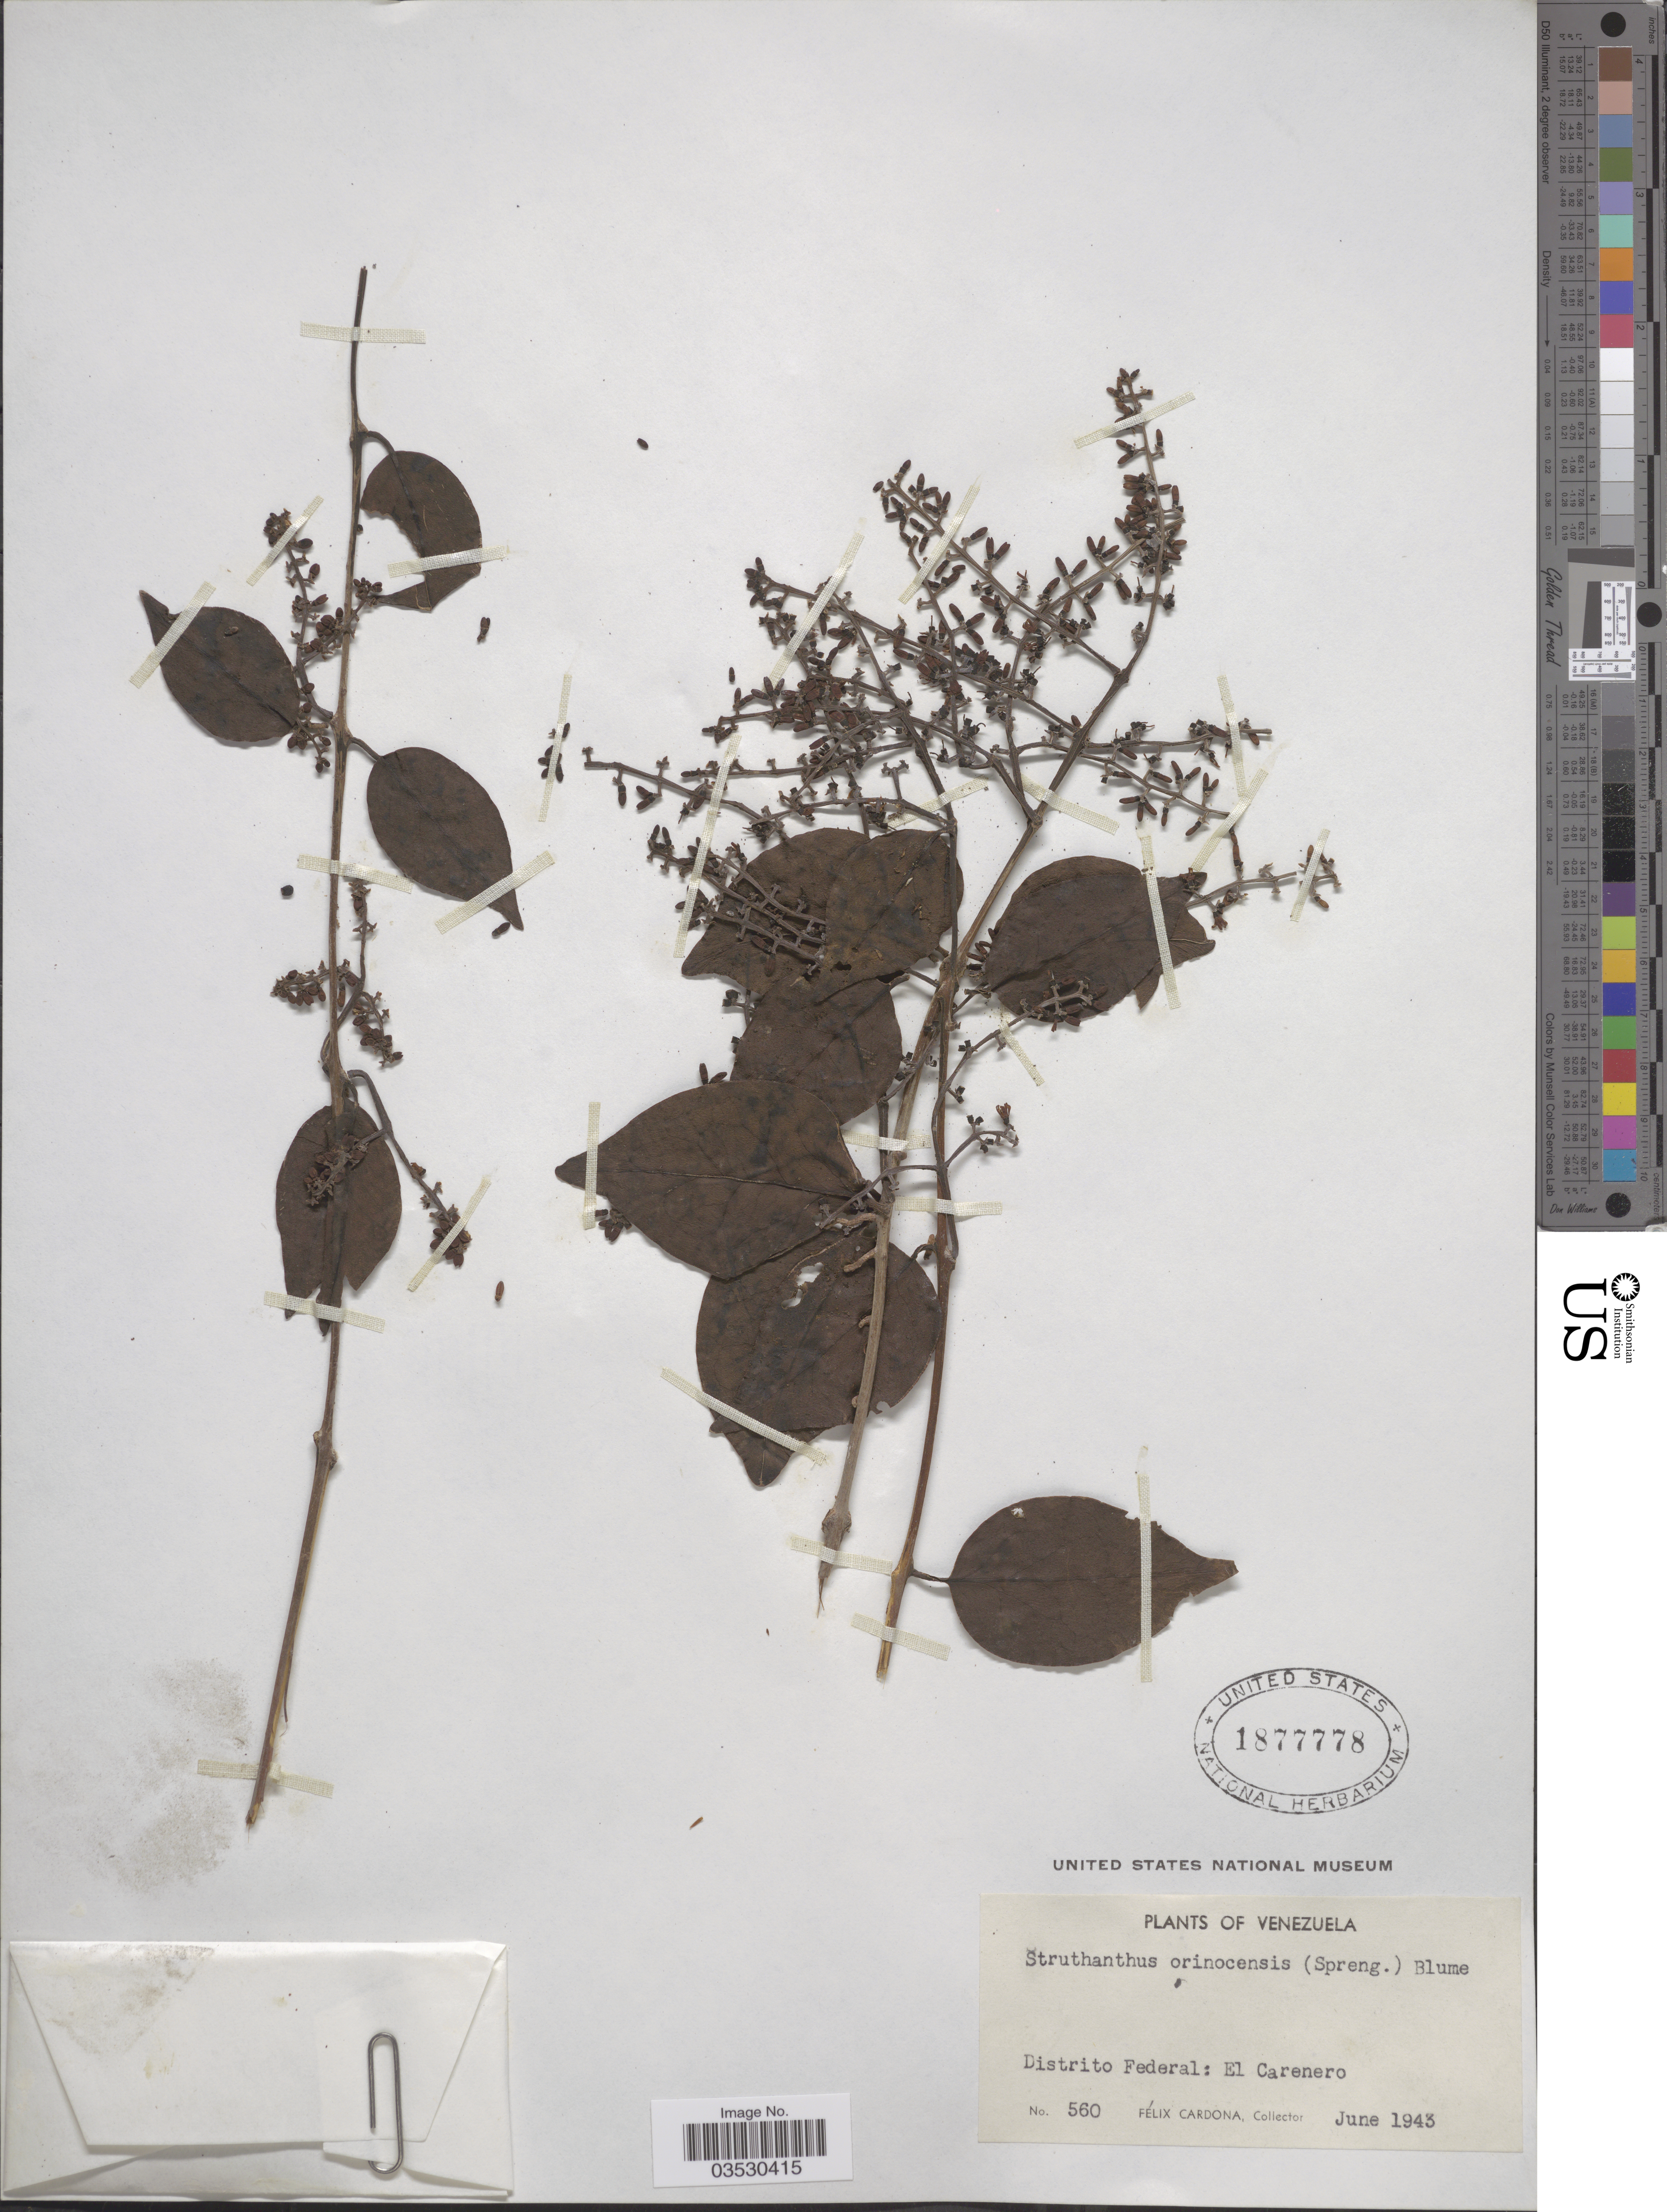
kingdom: Plantae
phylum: Tracheophyta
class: Magnoliopsida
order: Santalales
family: Loranthaceae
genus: Struthanthus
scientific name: Struthanthus orinocensis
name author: (Spreng.) G. Don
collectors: F. Cardona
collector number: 560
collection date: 1943-06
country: Venezuela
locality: Distrito Federal: El Carenero.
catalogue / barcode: US 1877778